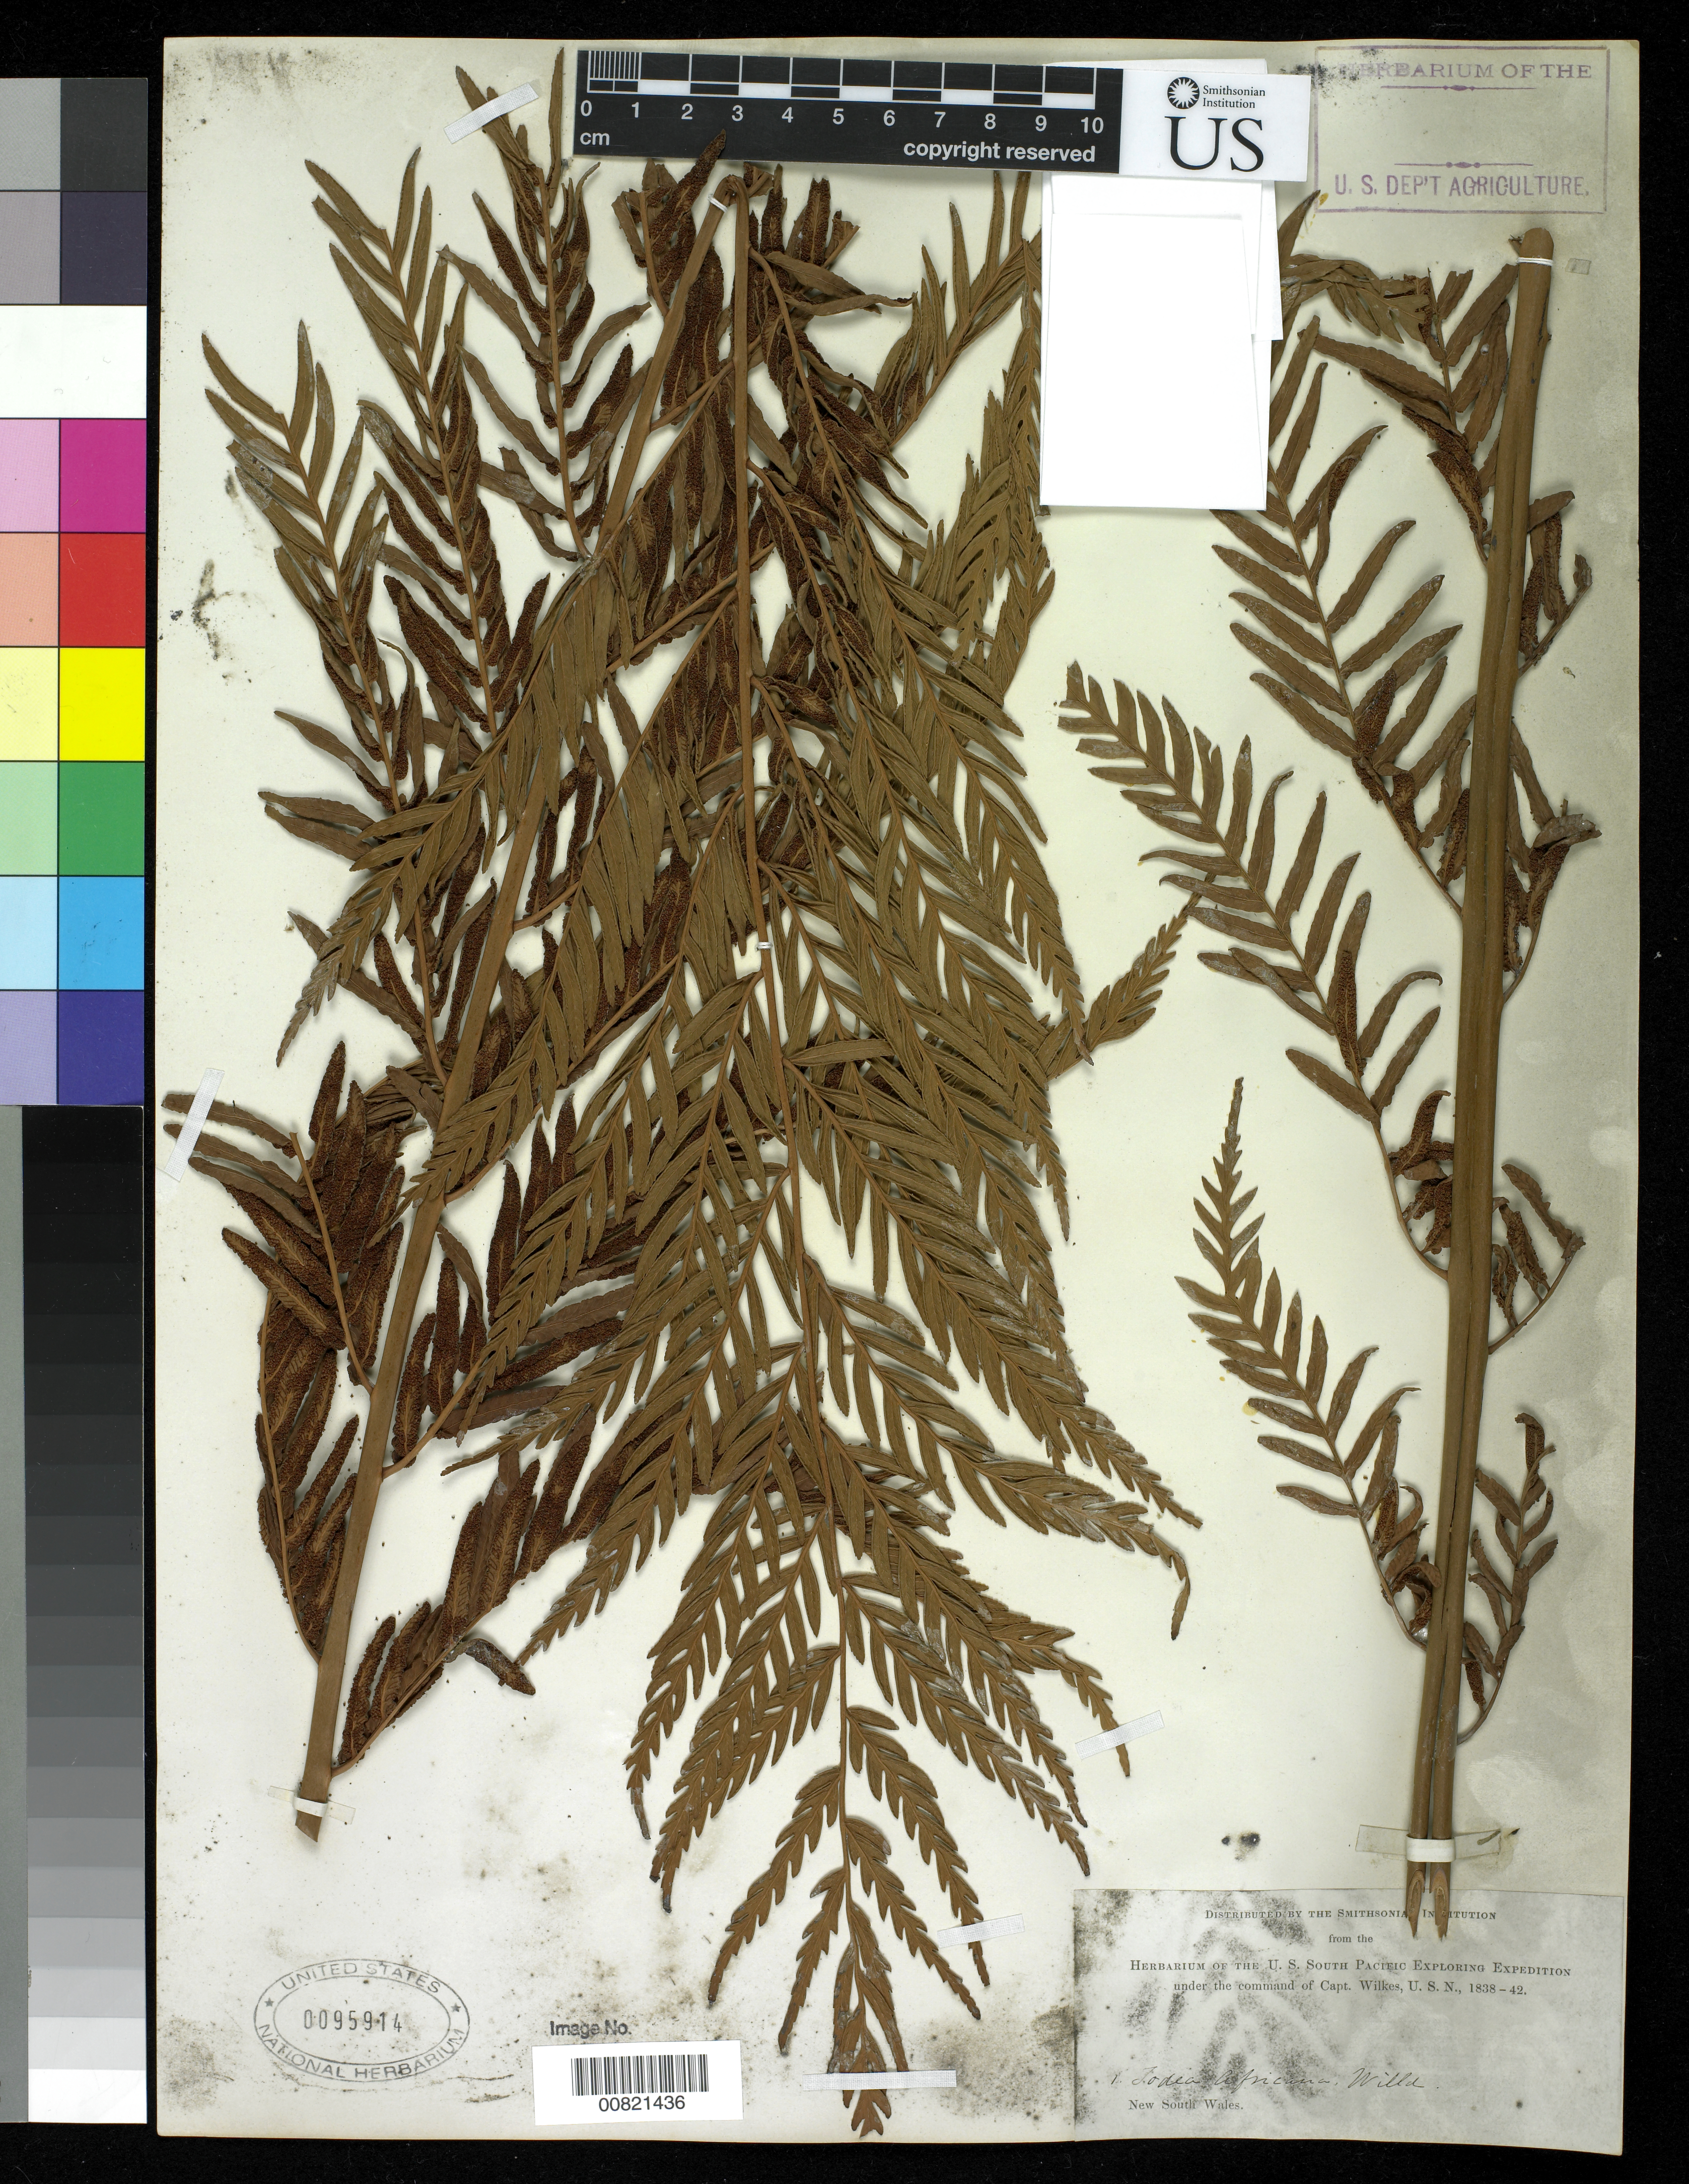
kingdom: Plantae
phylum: Tracheophyta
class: Polypodiopsida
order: Osmundales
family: Osmundaceae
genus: Todea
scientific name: Todea barbara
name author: T. Moore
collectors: Wilkes Explor. Exped.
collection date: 1838/1842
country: Australia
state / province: New South Wales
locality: New South Wales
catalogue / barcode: US 95914